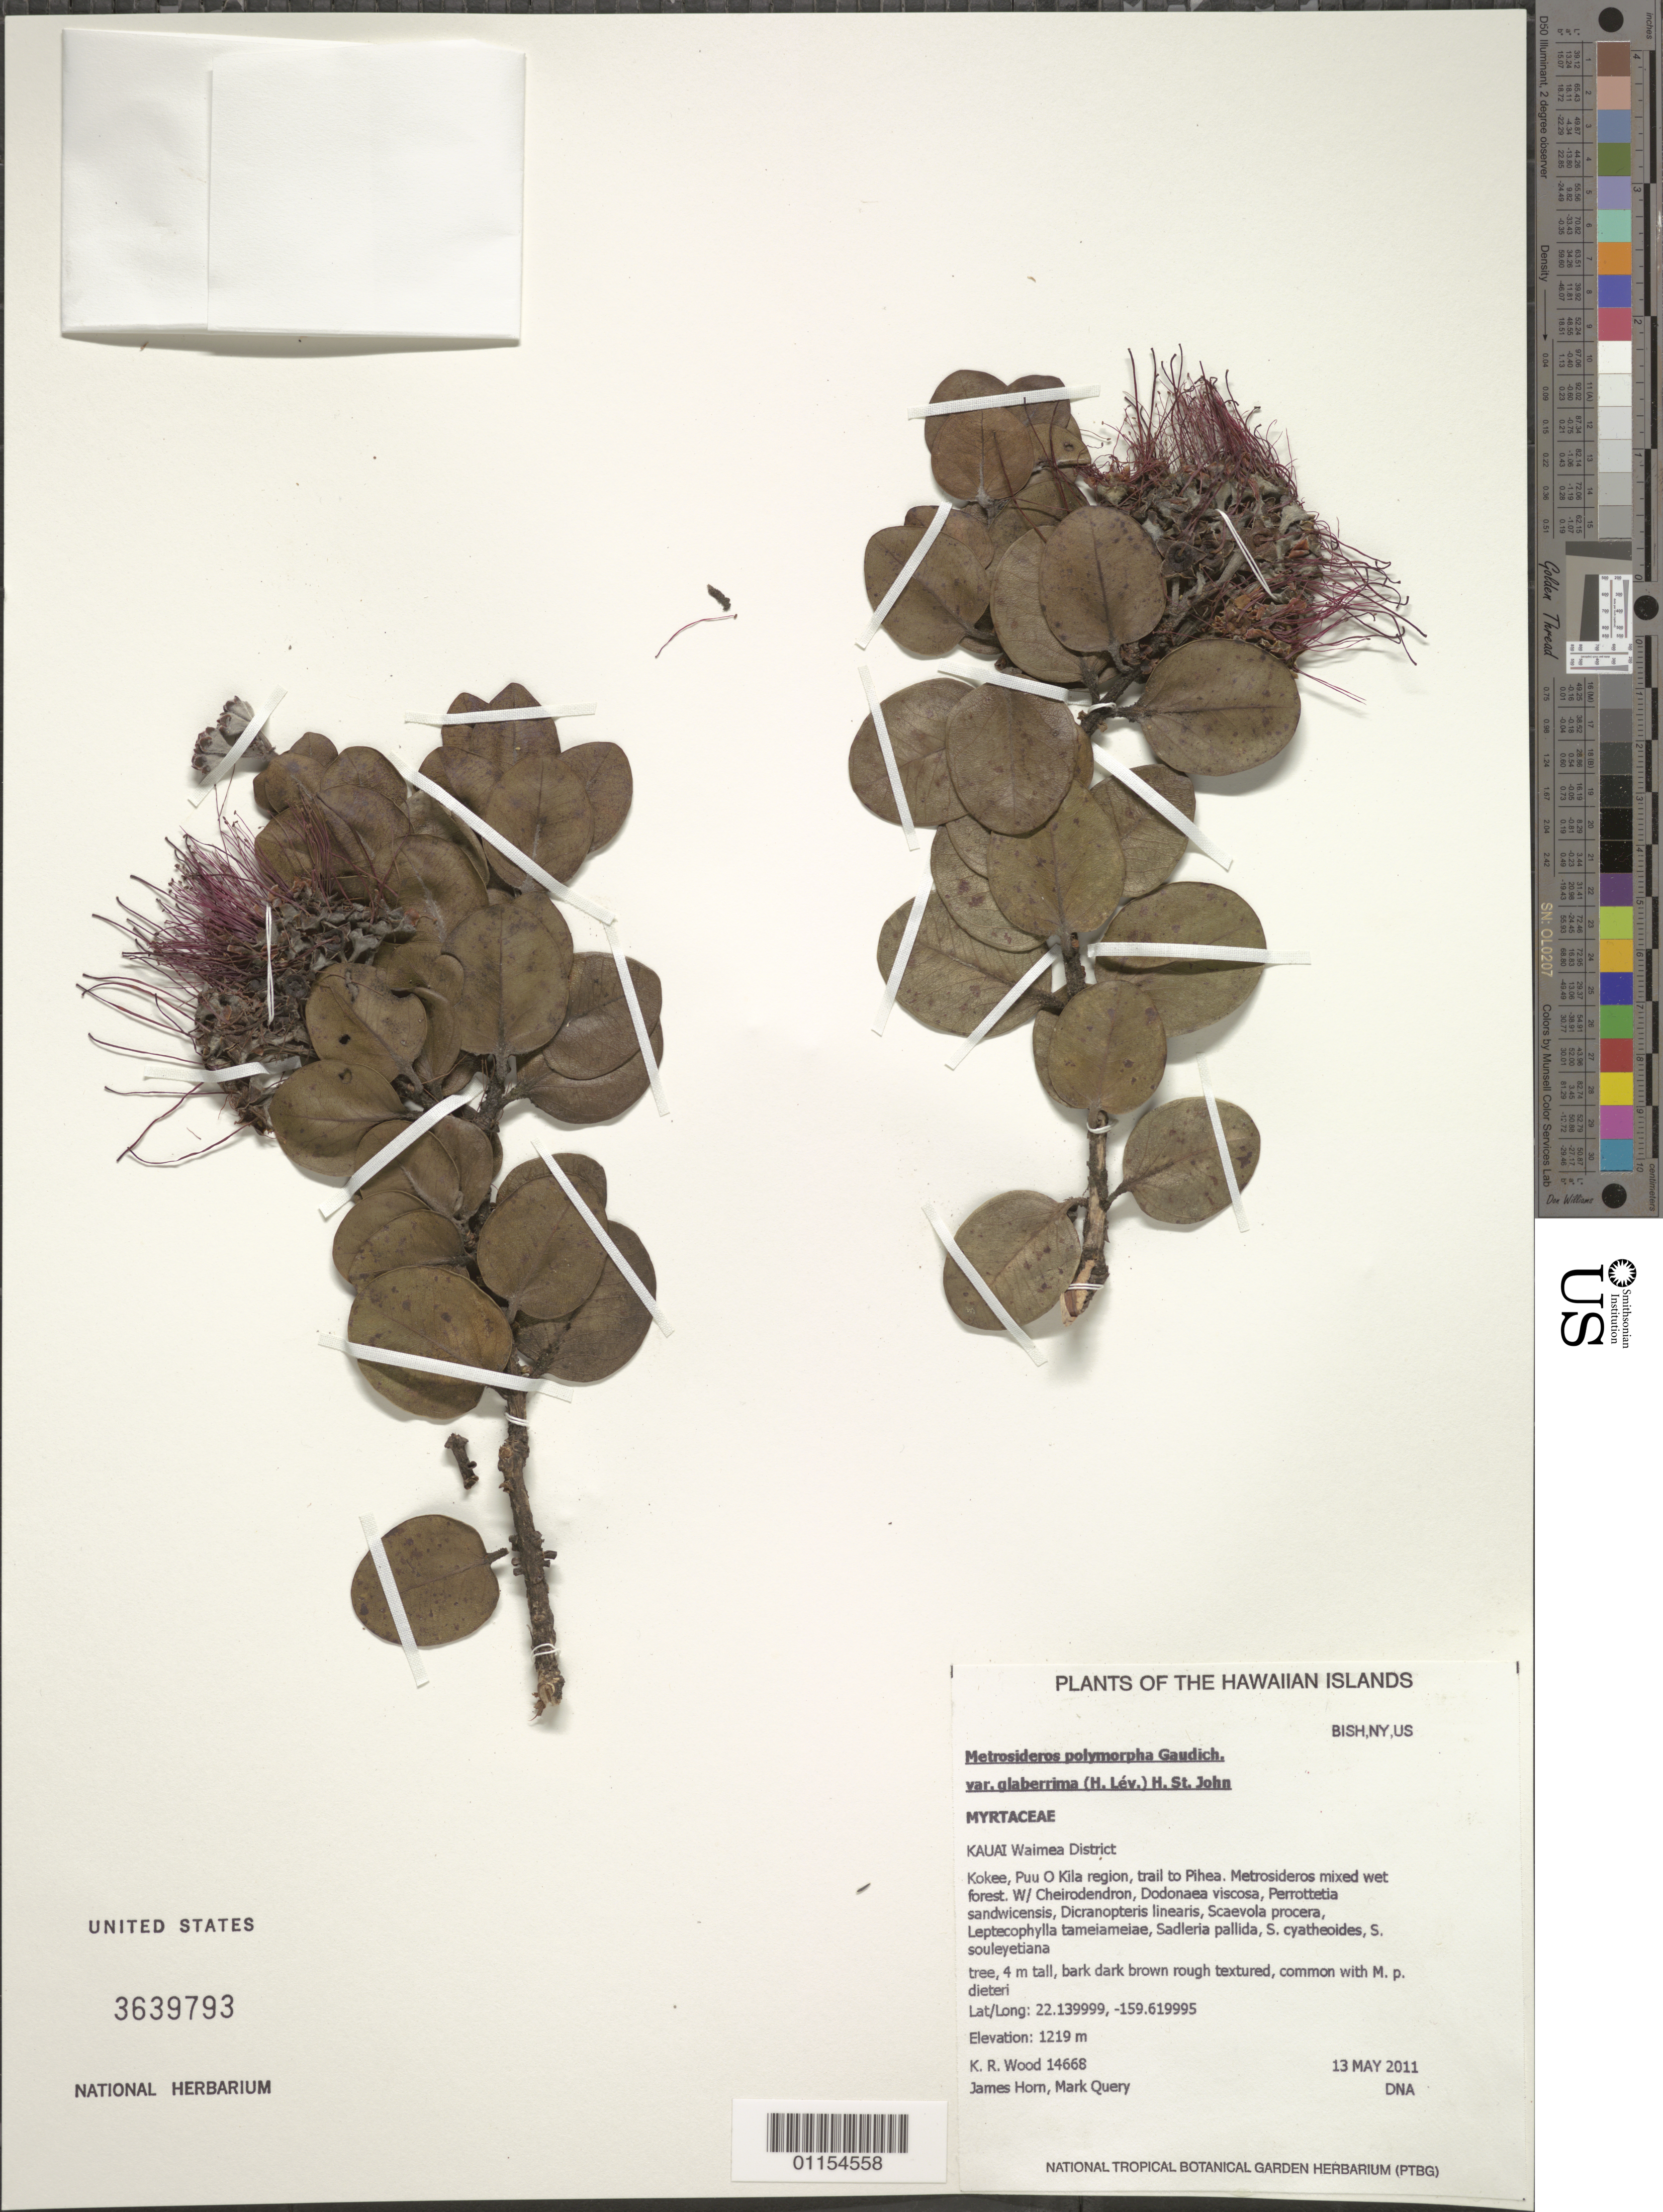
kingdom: Plantae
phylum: Tracheophyta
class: Magnoliopsida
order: Myrtales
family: Myrtaceae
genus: Metrosideros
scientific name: Metrosideros polymorpha var. glaberrima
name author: (H. Lév.) H. St. John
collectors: K. R. Wood, J. Horn & M. Query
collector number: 14668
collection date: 2011-05-13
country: United States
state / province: Hawaii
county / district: Kauai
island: Kaua'i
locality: Waimea District, Koke'e, Pu'u O Kila region, trail to Pihea.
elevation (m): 1219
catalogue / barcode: US 3639793